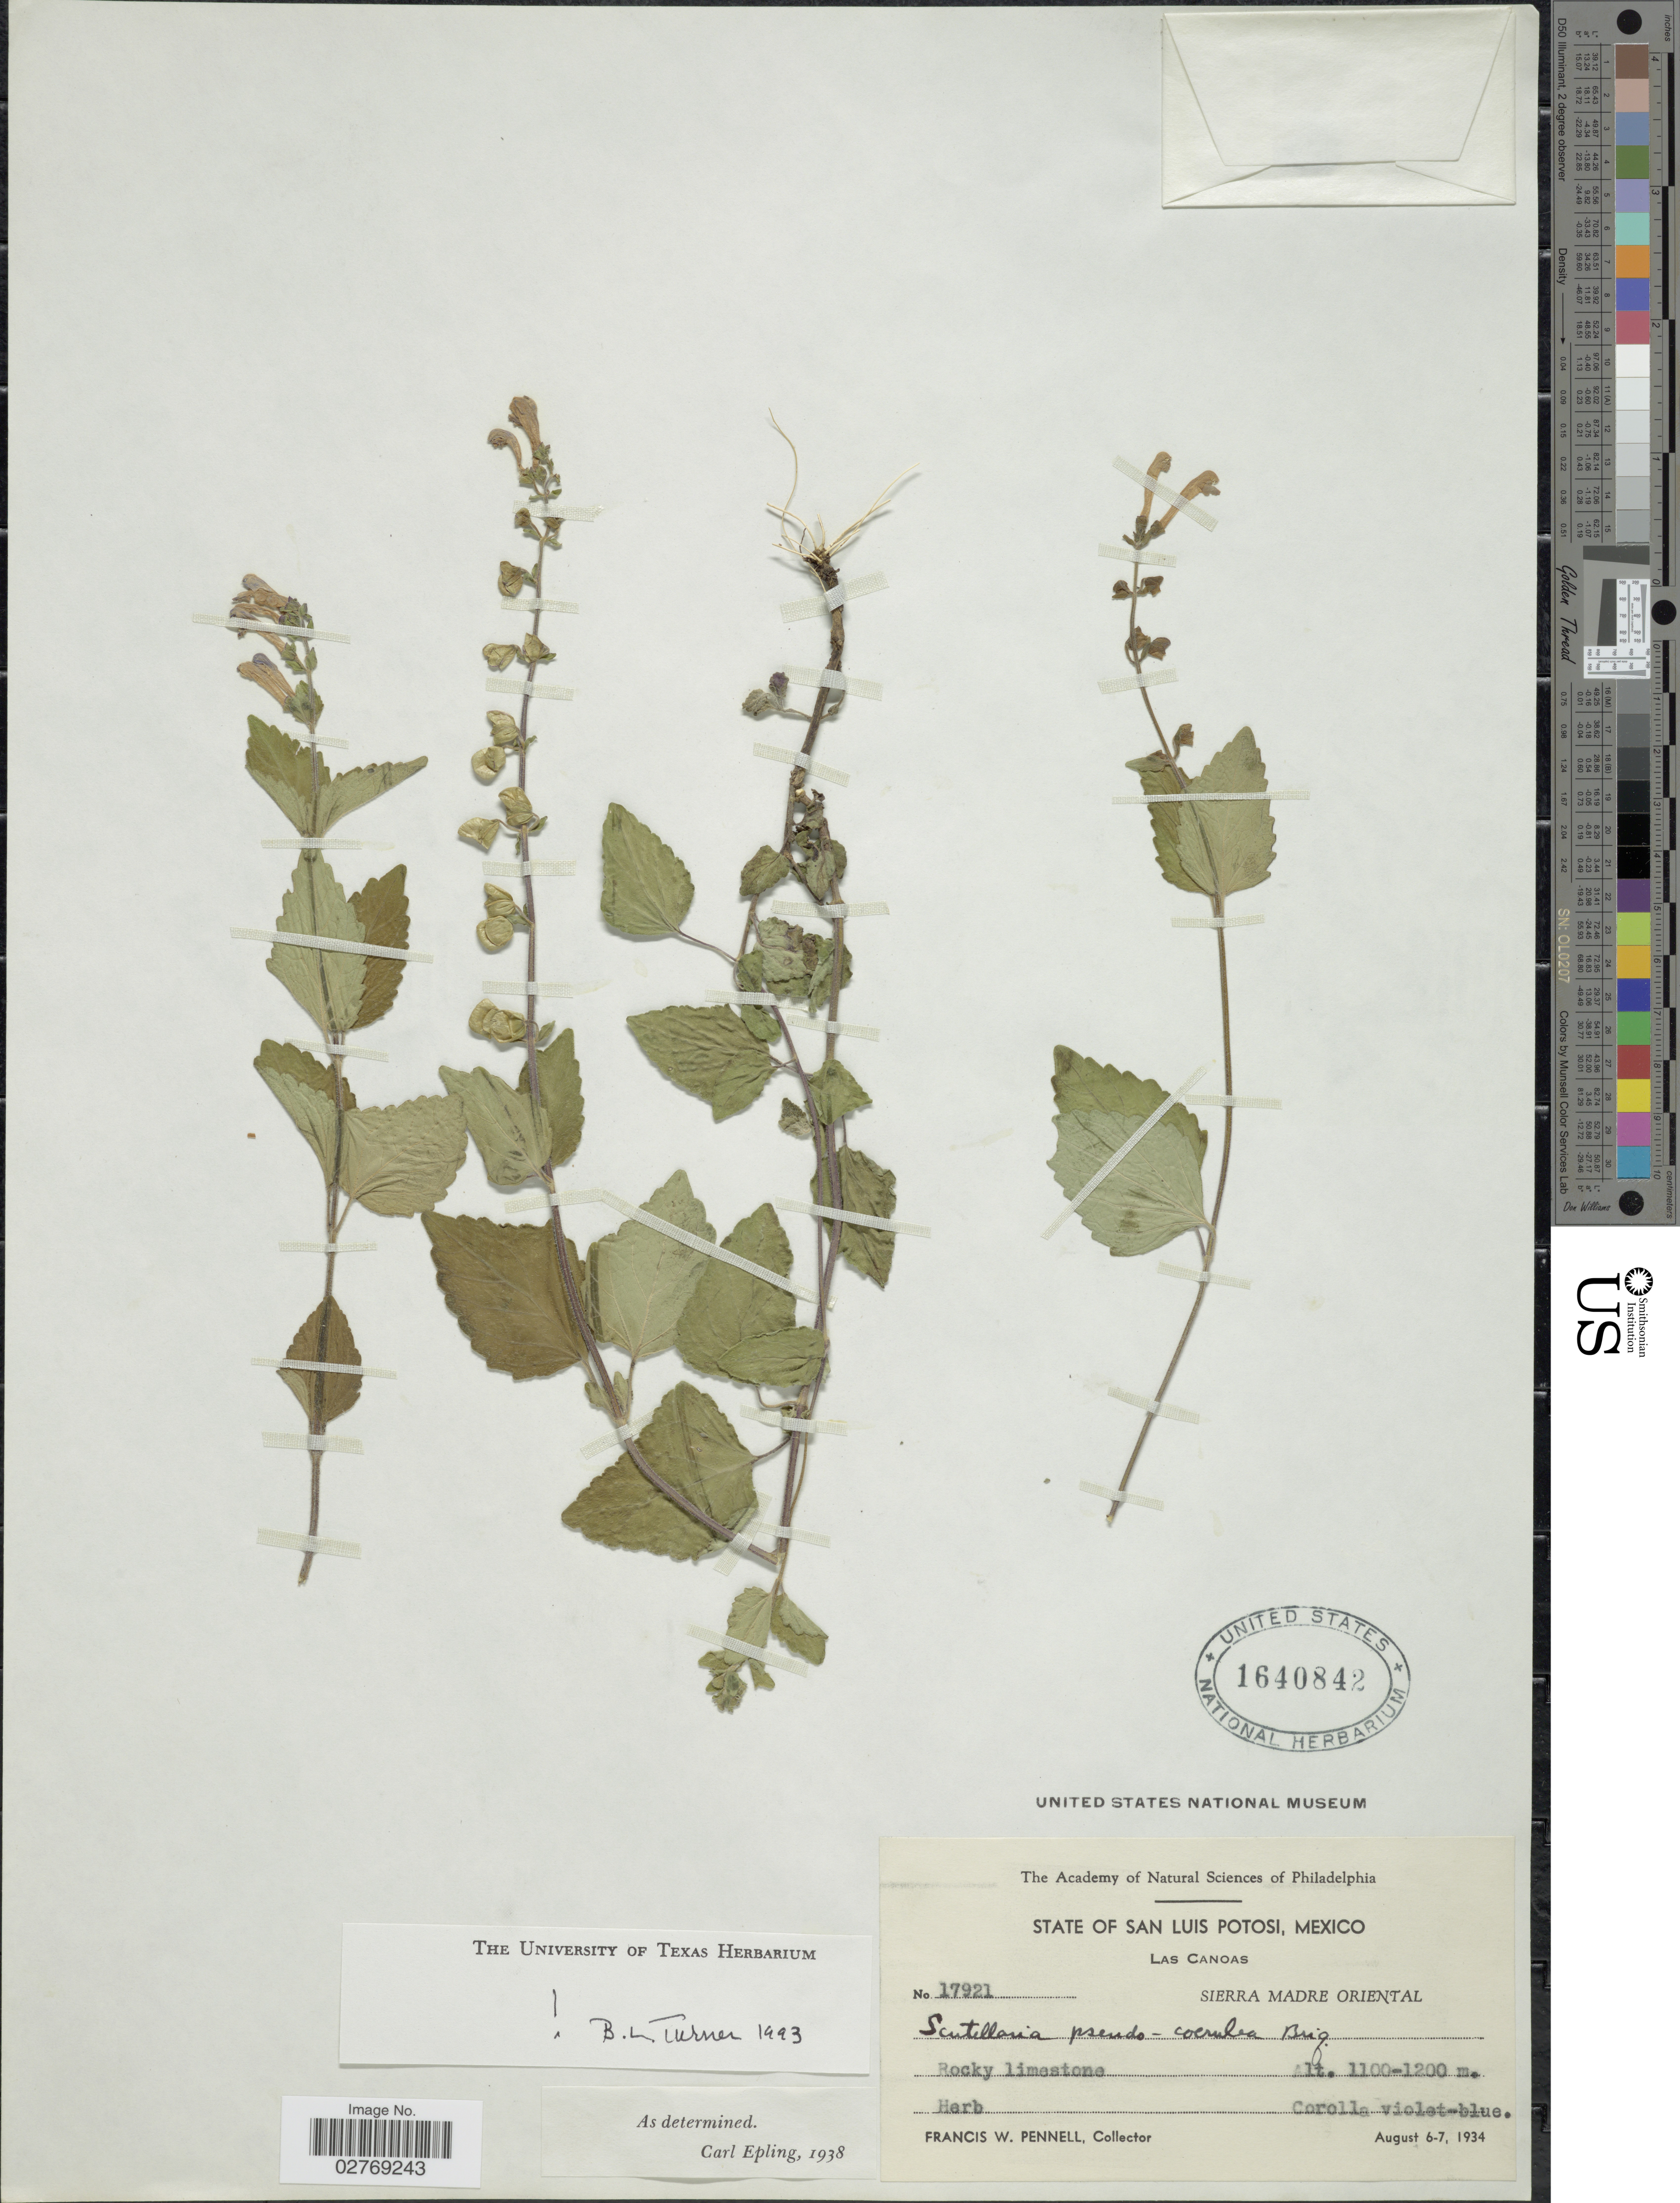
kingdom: Plantae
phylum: Tracheophyta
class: Magnoliopsida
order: Lamiales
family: Lamiaceae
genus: Scutellaria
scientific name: Scutellaria pseudocoerulea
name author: Briq.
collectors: F. W. Pennell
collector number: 17921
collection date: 1934-08-06/1934-08-07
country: Mexico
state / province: San Luis Potosí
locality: Las Canoas. Sierra Madre Oriental.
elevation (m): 1100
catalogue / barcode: US 1640842